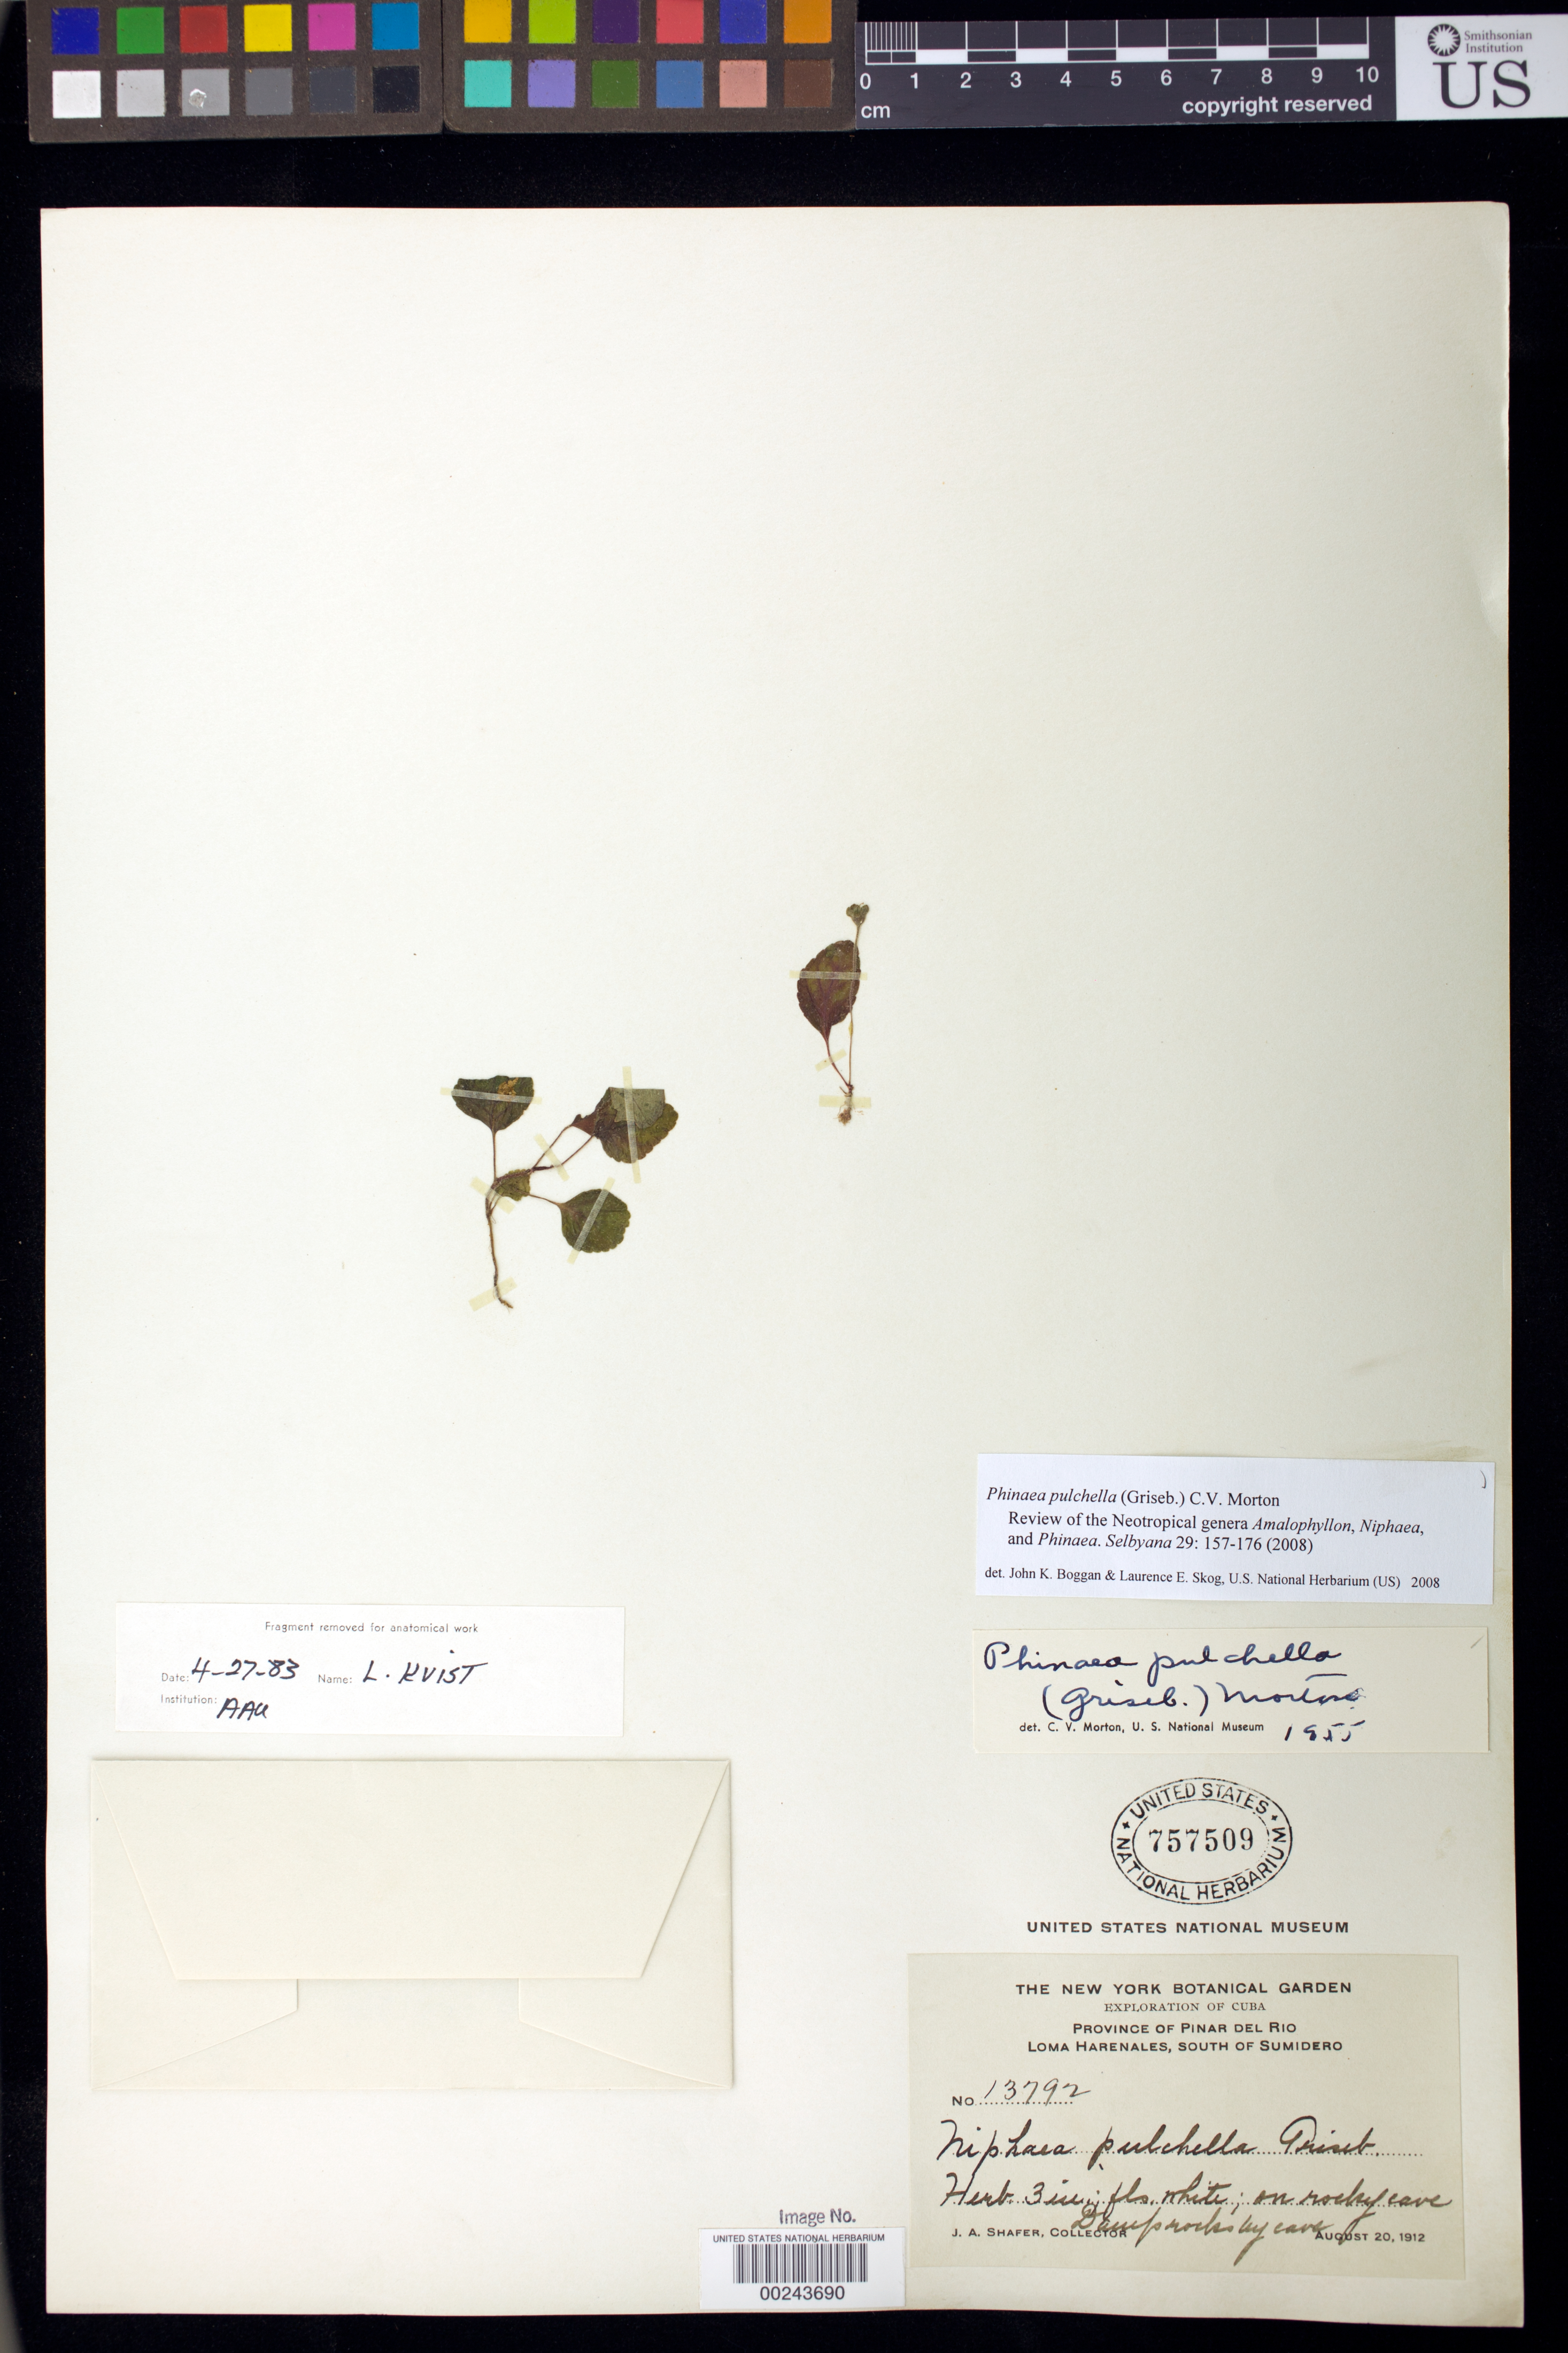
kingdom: Plantae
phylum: Tracheophyta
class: Magnoliopsida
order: Lamiales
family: Gesneriaceae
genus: Phinaea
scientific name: Phinaea pulchella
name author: (Griseb.) C.V. Morton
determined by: Boggan, J. K.; Skog, L. E.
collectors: J. A. Shafer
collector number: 13792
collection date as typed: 20 Aug 1912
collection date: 1912-08-20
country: Cuba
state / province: Pinar del Rio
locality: Province of Pinar del Rio, Loma Harenales, south of Sumidero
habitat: Damp rocks by cave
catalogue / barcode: US 757509